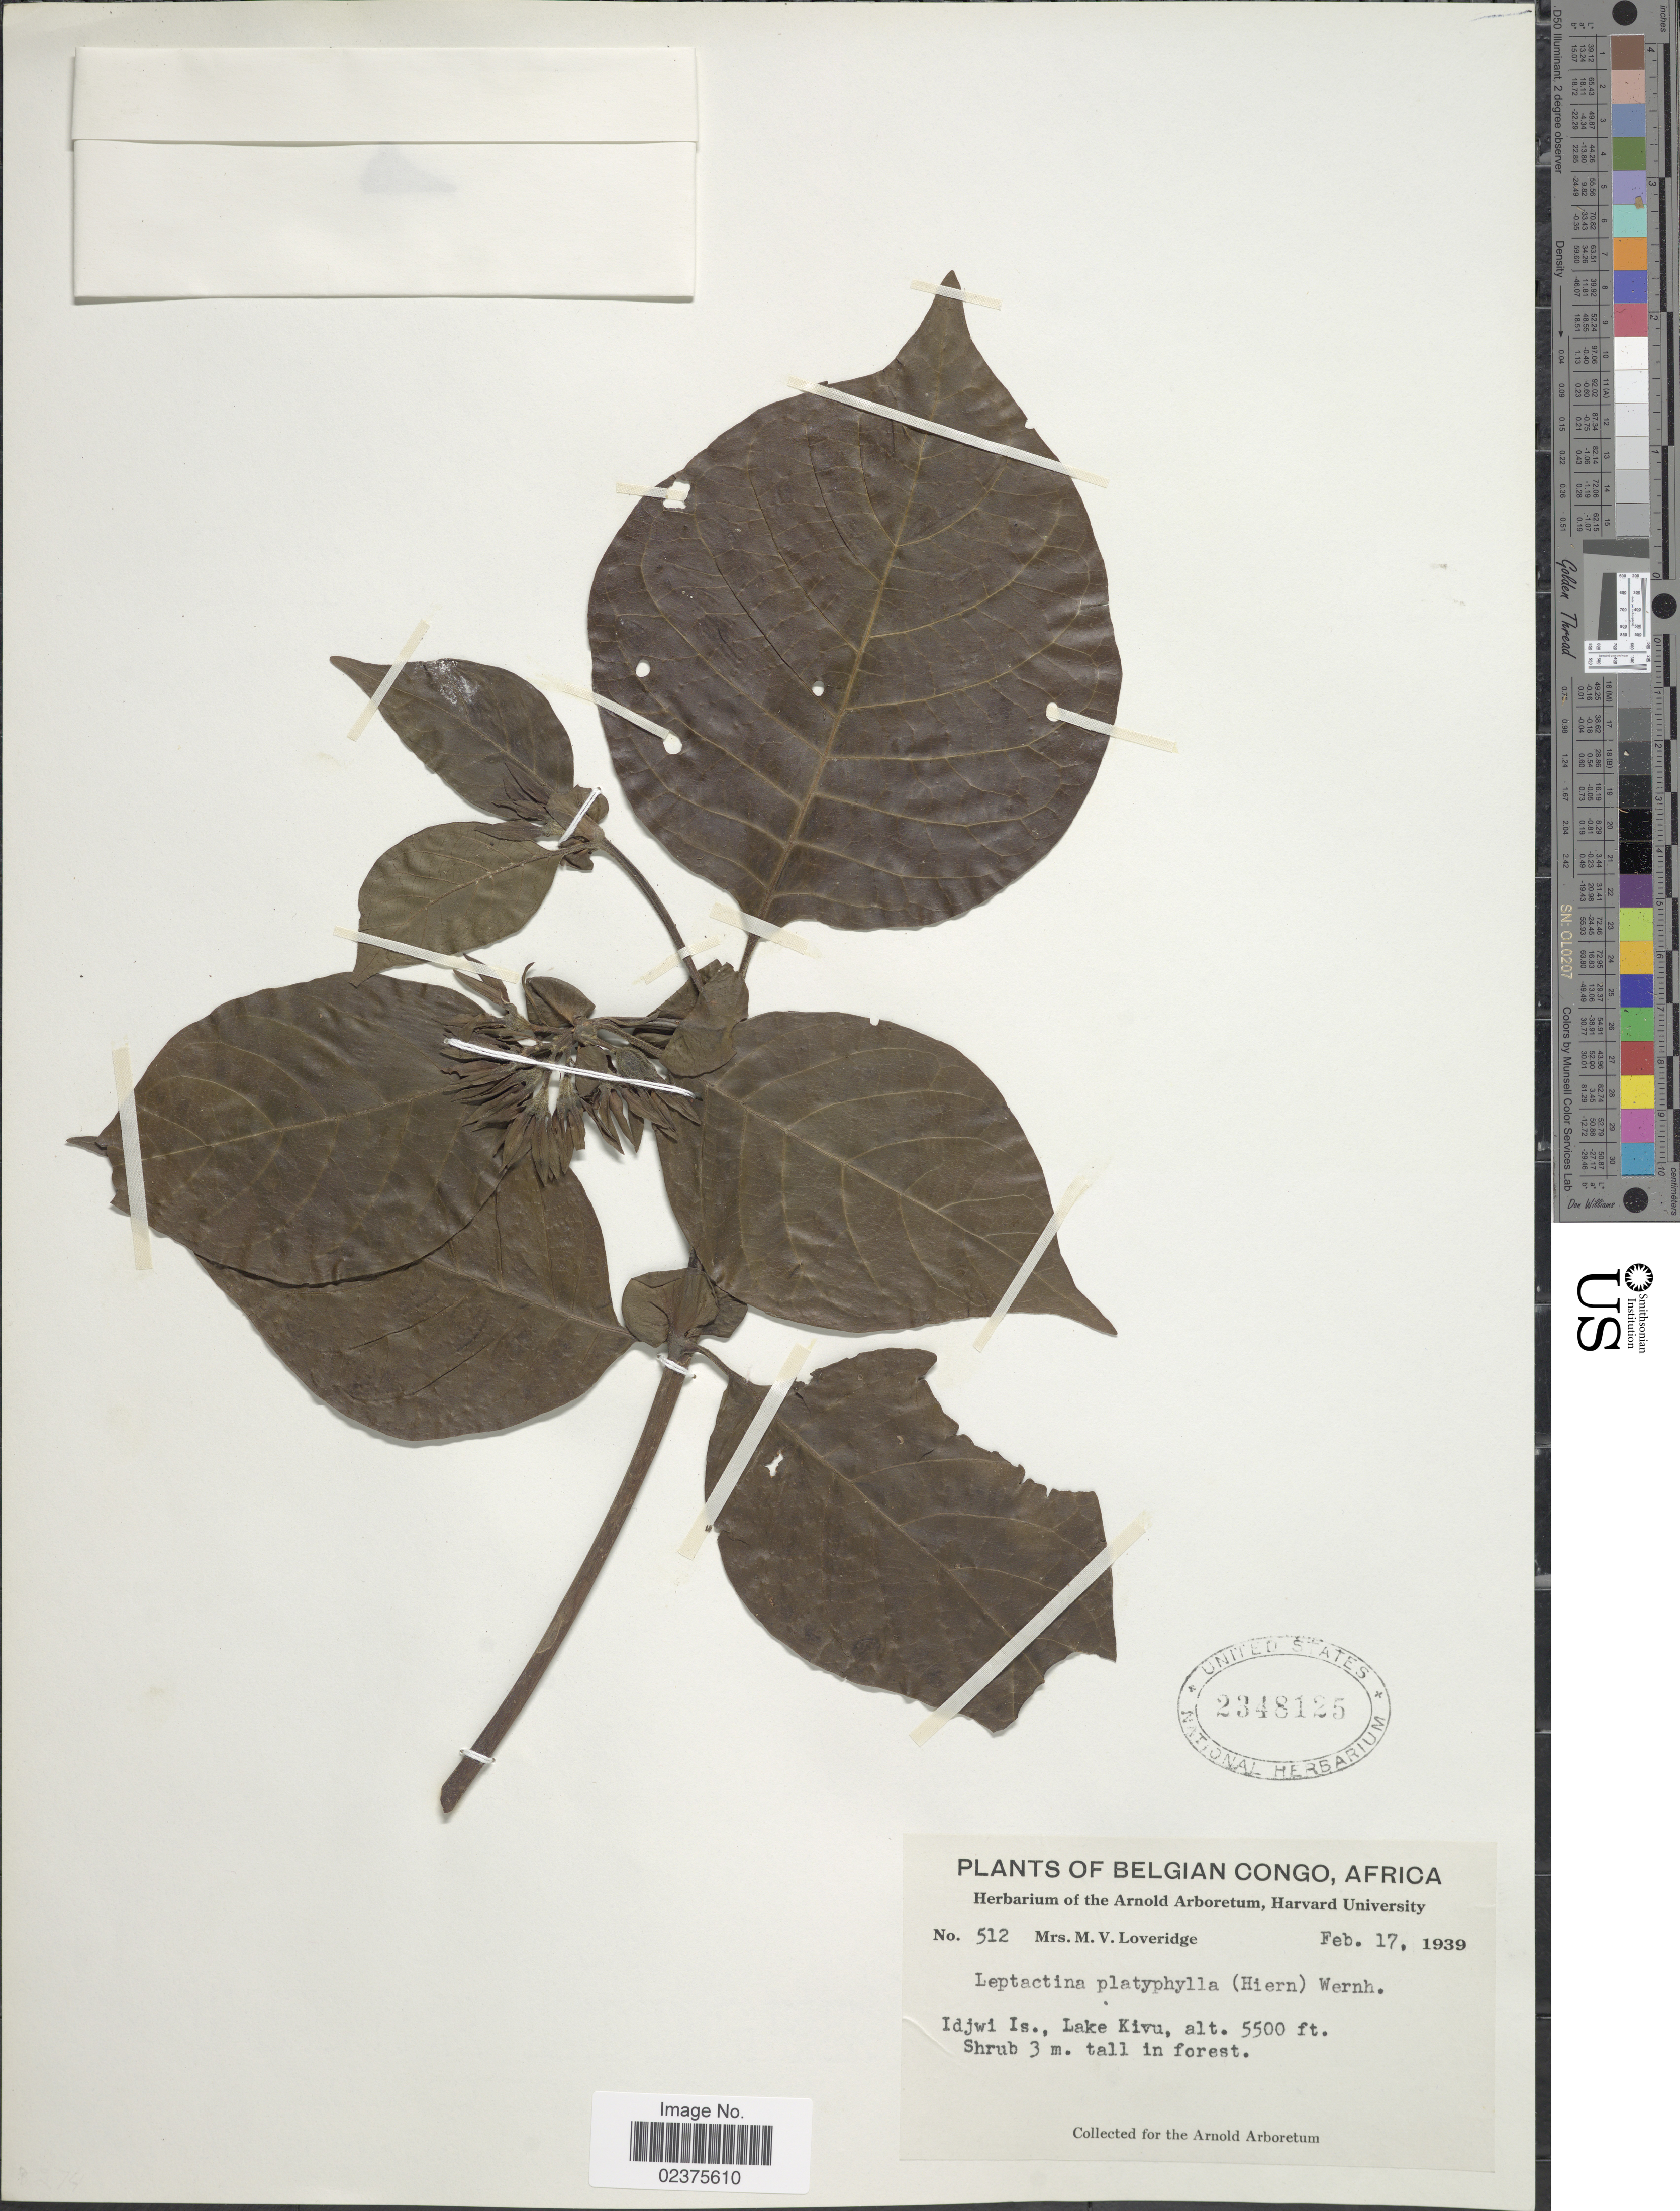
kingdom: Plantae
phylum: Tracheophyta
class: Magnoliopsida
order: Gentianales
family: Rubiaceae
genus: Leptactina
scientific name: Leptactina platyphylla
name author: (Hiern) Wernham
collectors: M. Loveridge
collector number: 512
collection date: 1939-02-17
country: Congo, Democratic Republic of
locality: Belgian Congo, Idjwi Is., Lake Kivu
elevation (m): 1676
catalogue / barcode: US 2348125